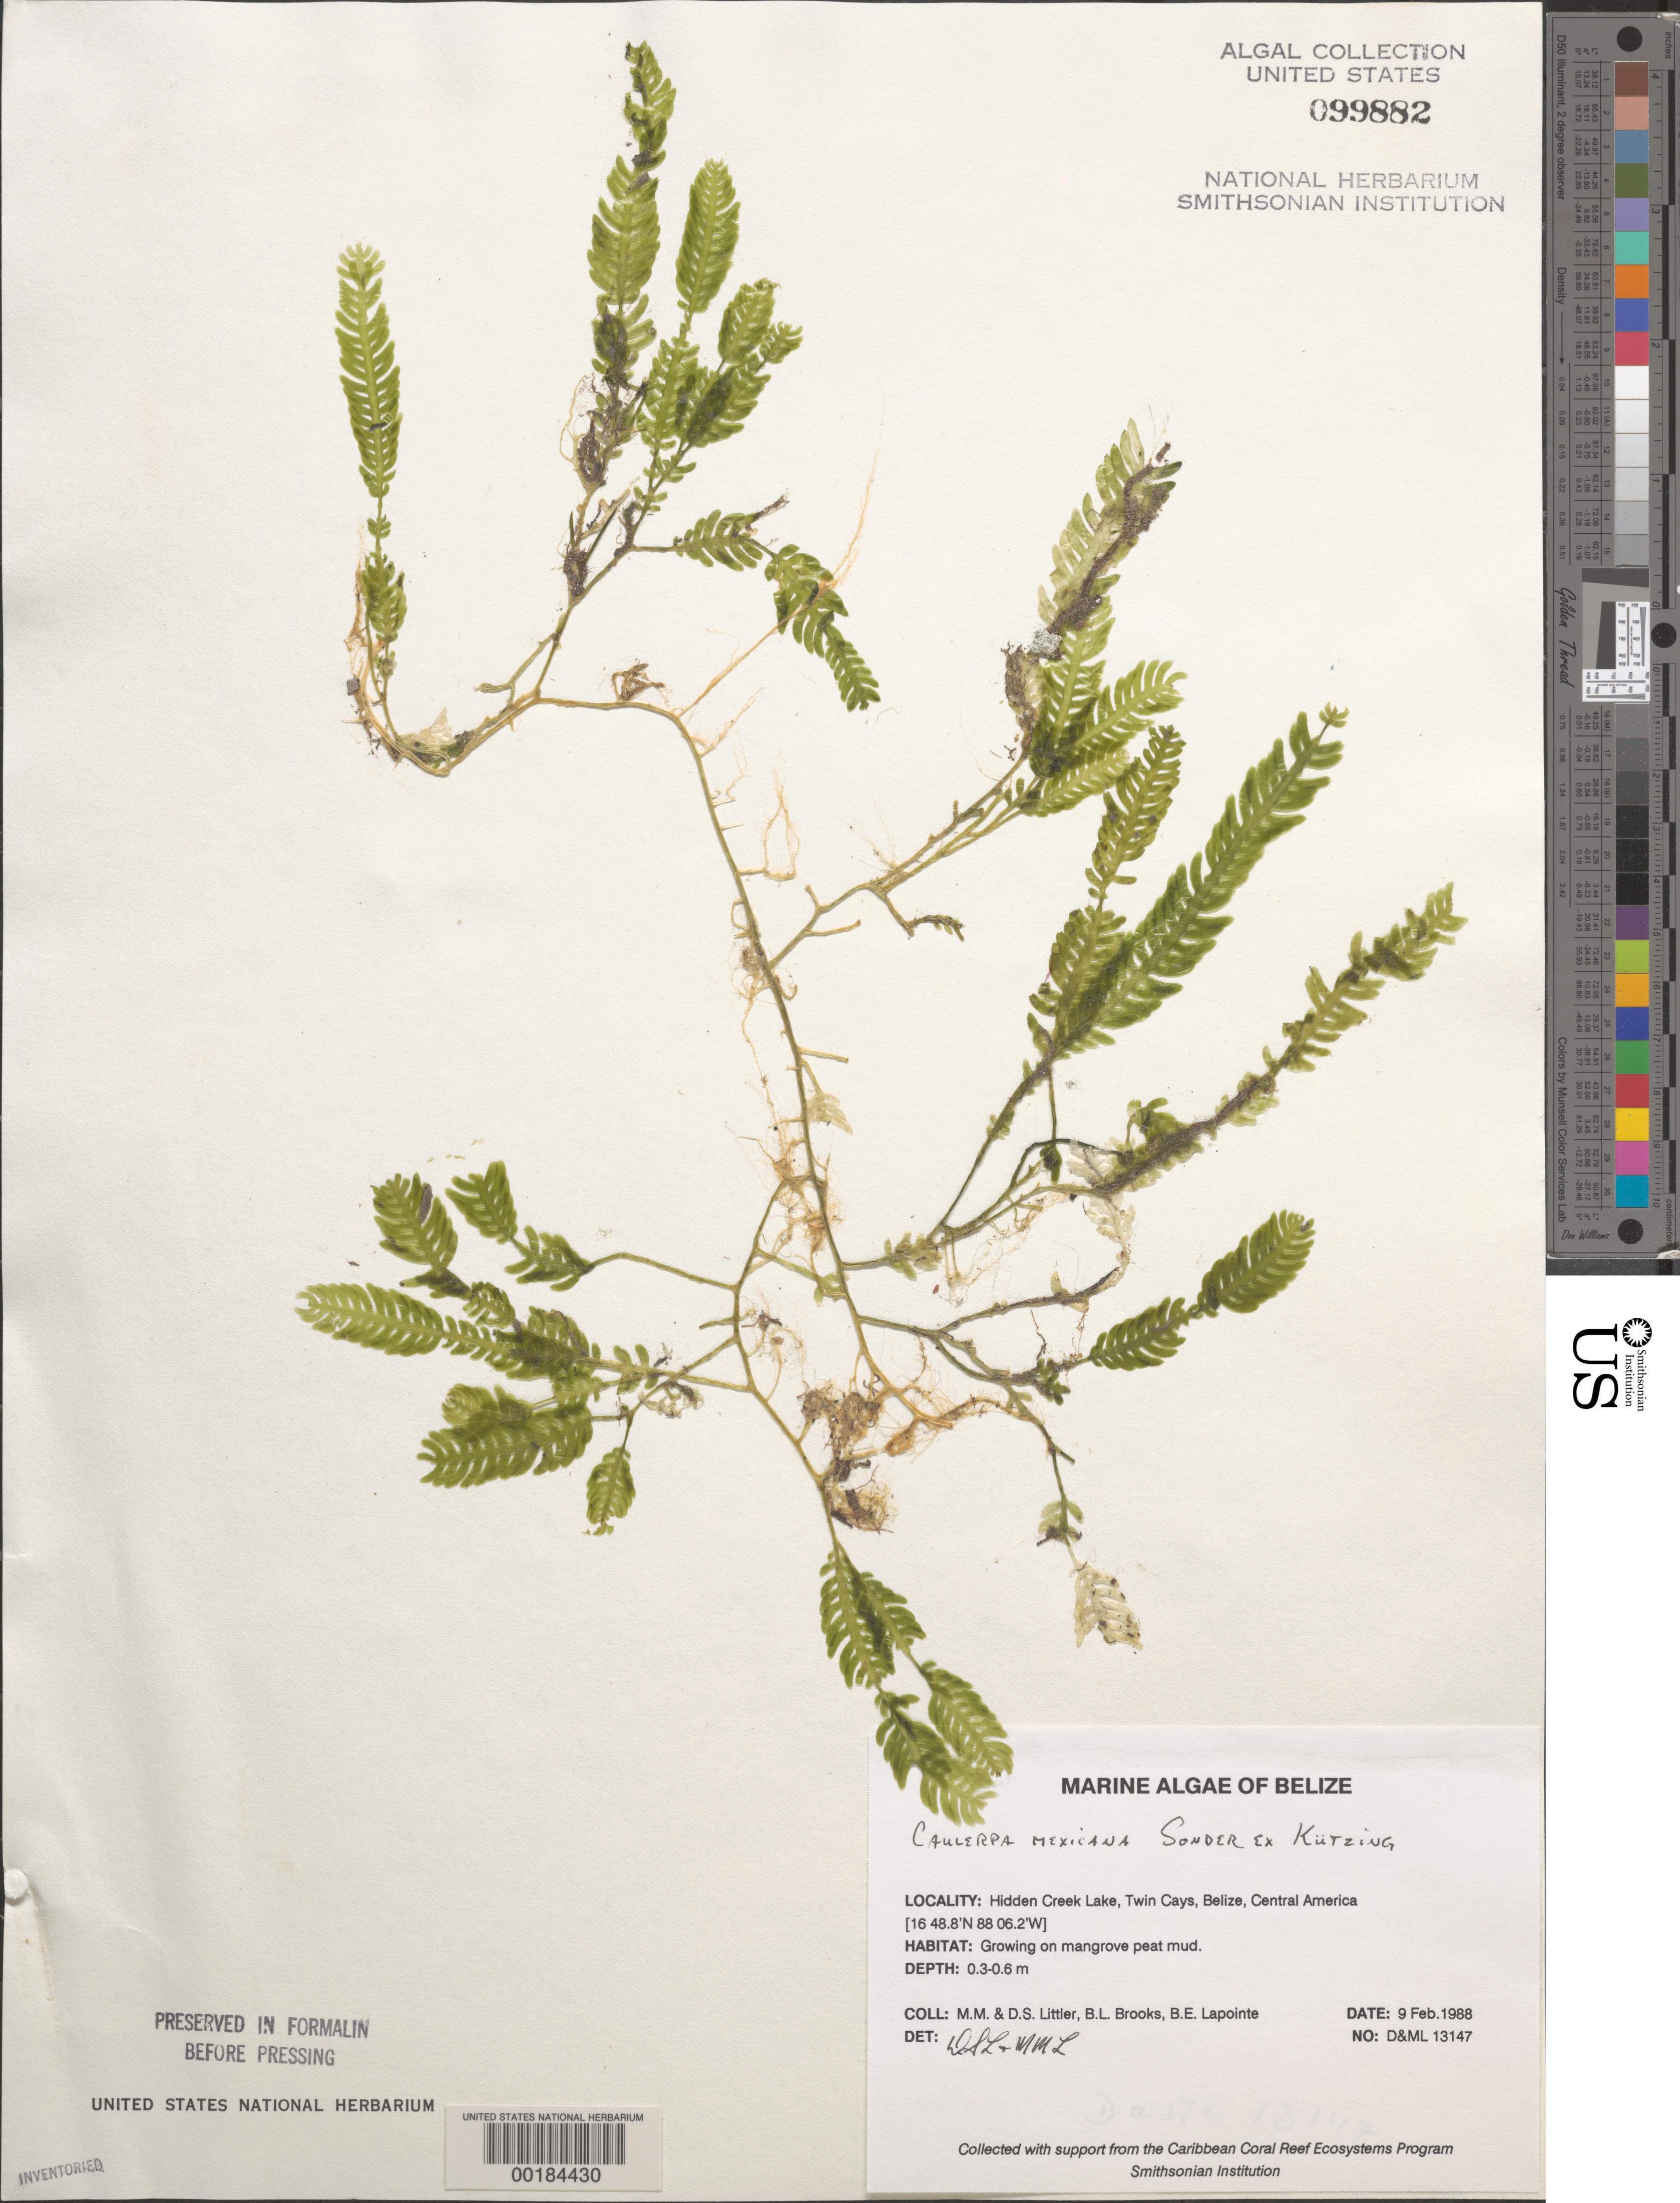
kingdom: Plantae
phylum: Chlorophyta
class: Ulvophyceae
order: Bryopsidales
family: Caulerpaceae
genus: Caulerpa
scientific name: Caulerpa mexicana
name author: Sond. ex Kütz.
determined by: Littler, D. S.; Littler, M. M.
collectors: M. M. Littler, D. S. Littler, B. Brooks & B. Lapointe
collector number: D&ML 13147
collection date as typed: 09 Feb 1988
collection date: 1988-02-09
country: Belize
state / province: Stann Creek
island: Twin Cays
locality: Hidden Creek Lake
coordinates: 16 48.8'N, 88 06.2'W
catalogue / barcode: US 99882